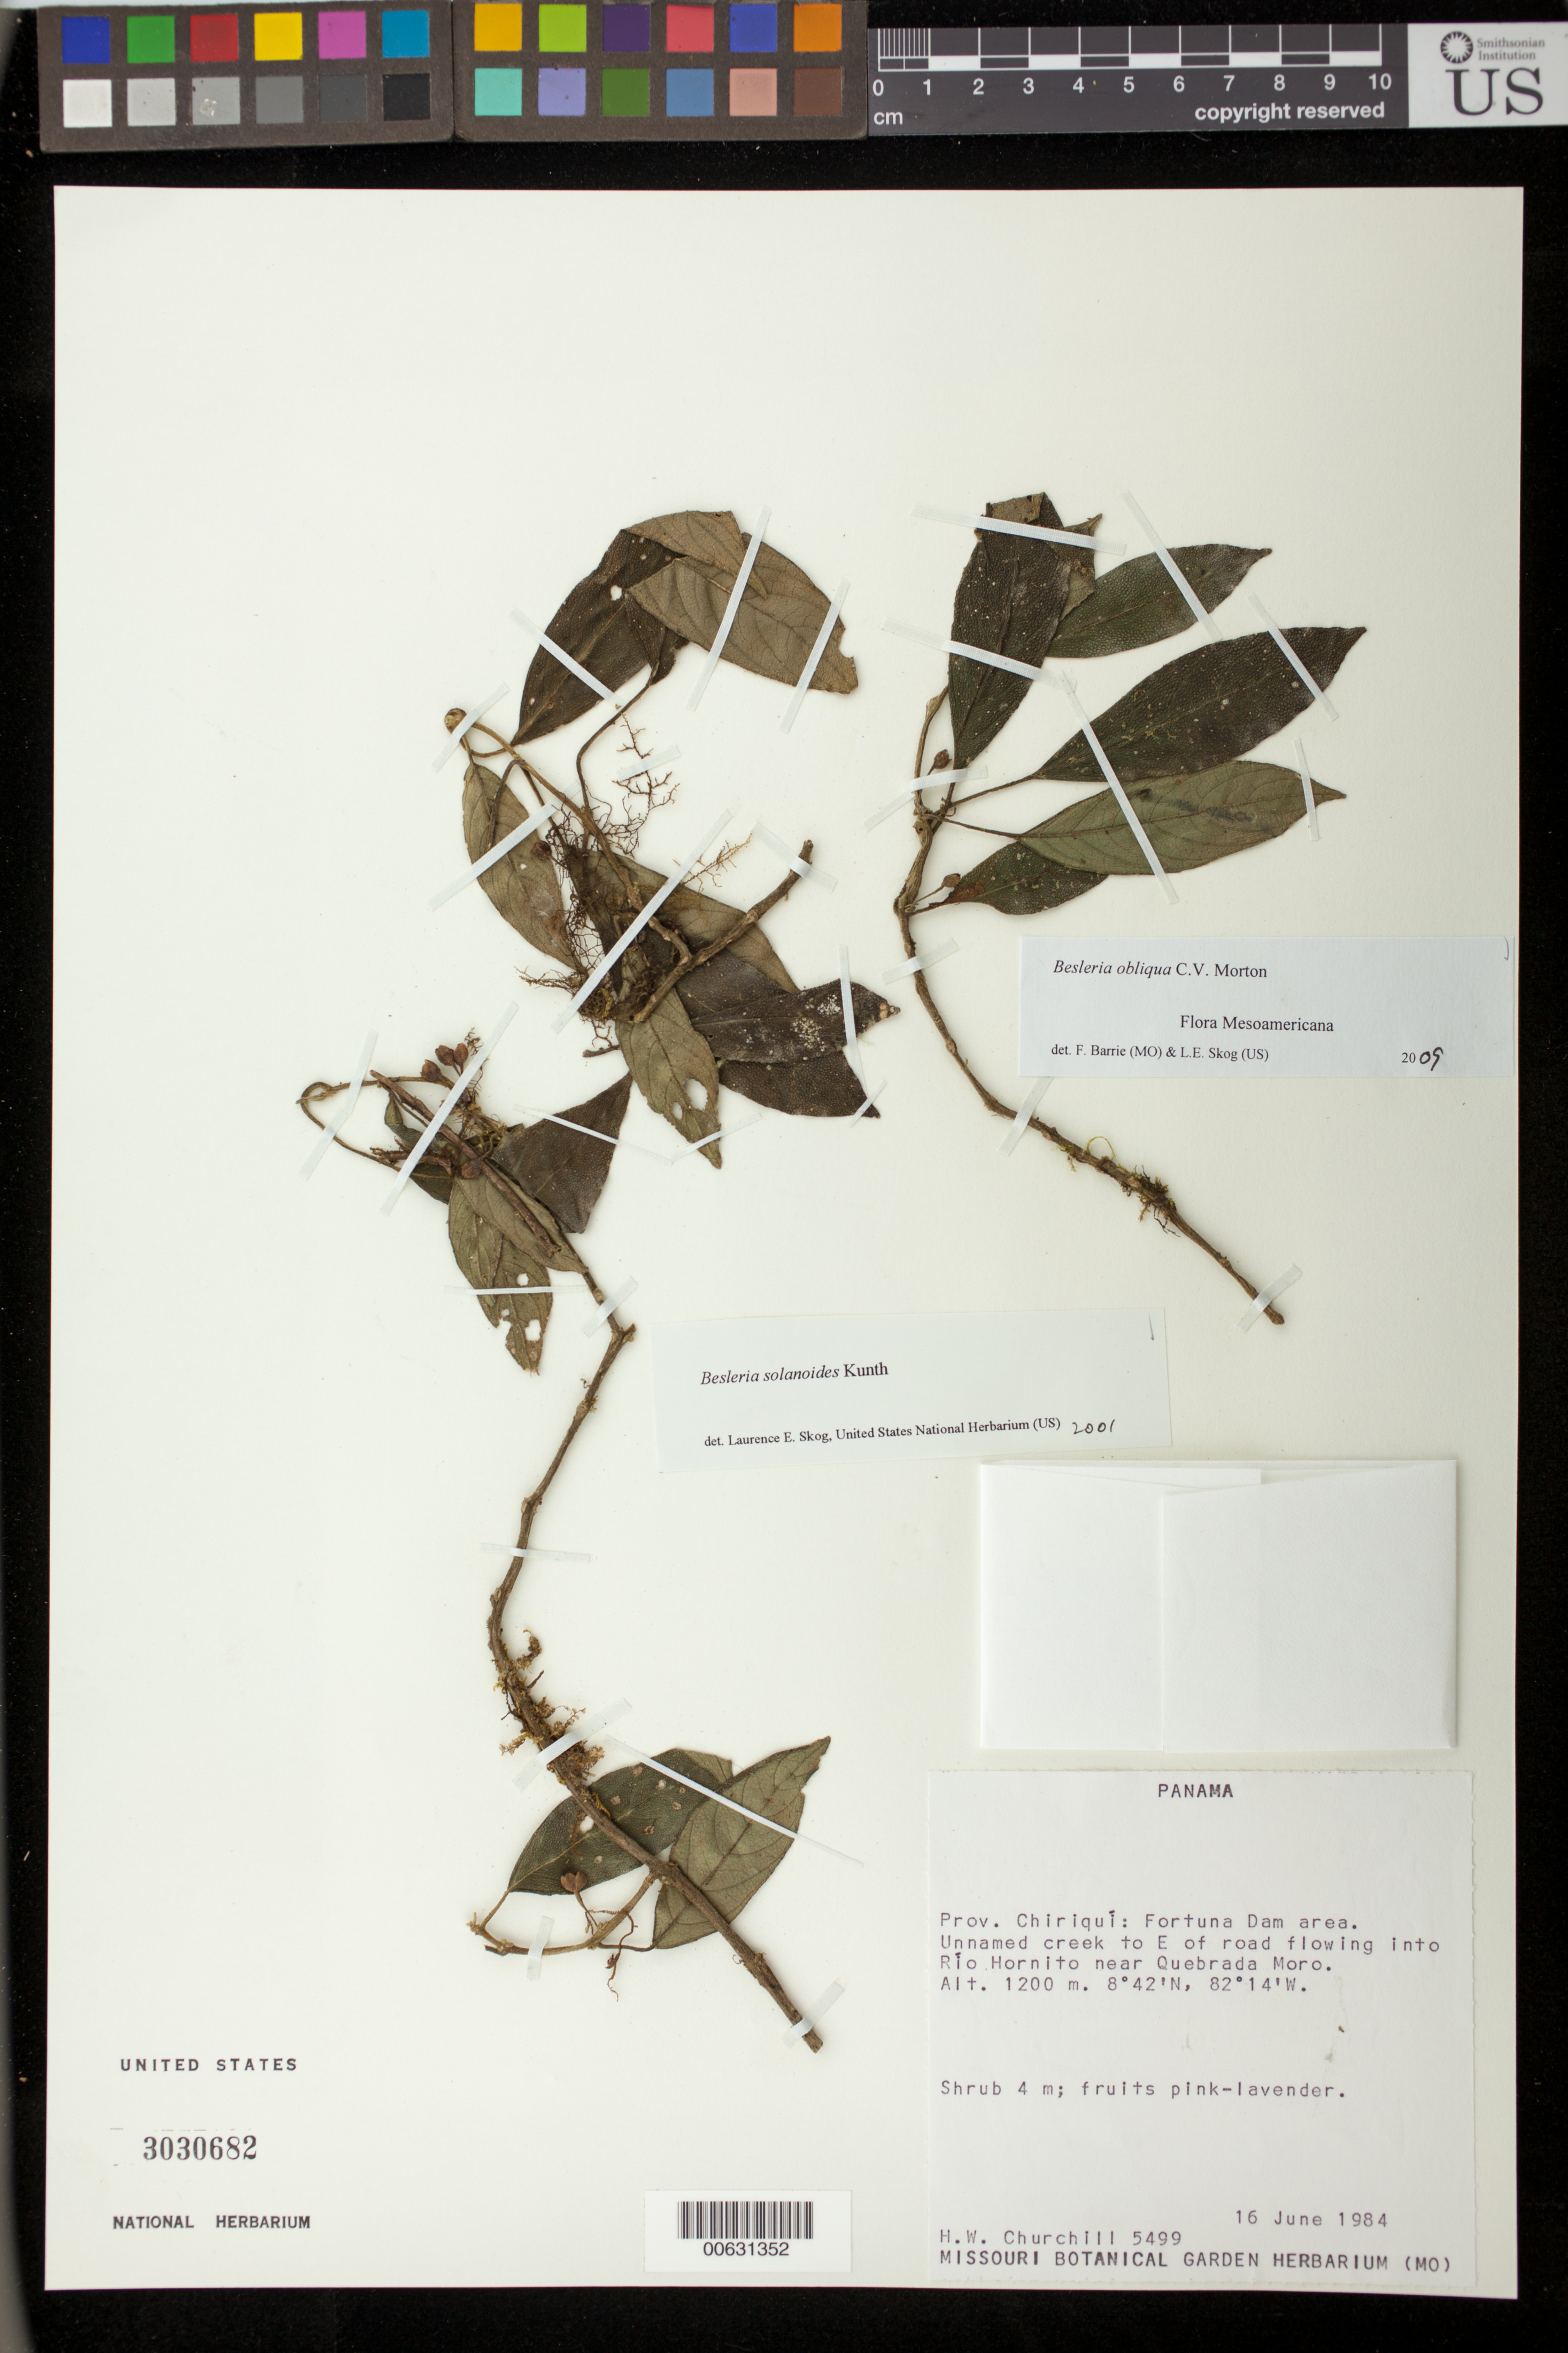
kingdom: Plantae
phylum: Tracheophyta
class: Magnoliopsida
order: Lamiales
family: Gesneriaceae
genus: Besleria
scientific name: Besleria obliqua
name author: C.V. Morton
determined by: Barrie, F. R.; Skog, Laurence E.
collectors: H. Churchill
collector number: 5499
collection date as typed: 16 Jun 1984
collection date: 1984-06-16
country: Panama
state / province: Chiriquí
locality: Fortuna Dam area, unnamed creek to E of road flowing into Río Hornito near Quebrada Moro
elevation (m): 1200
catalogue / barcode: US 3030682